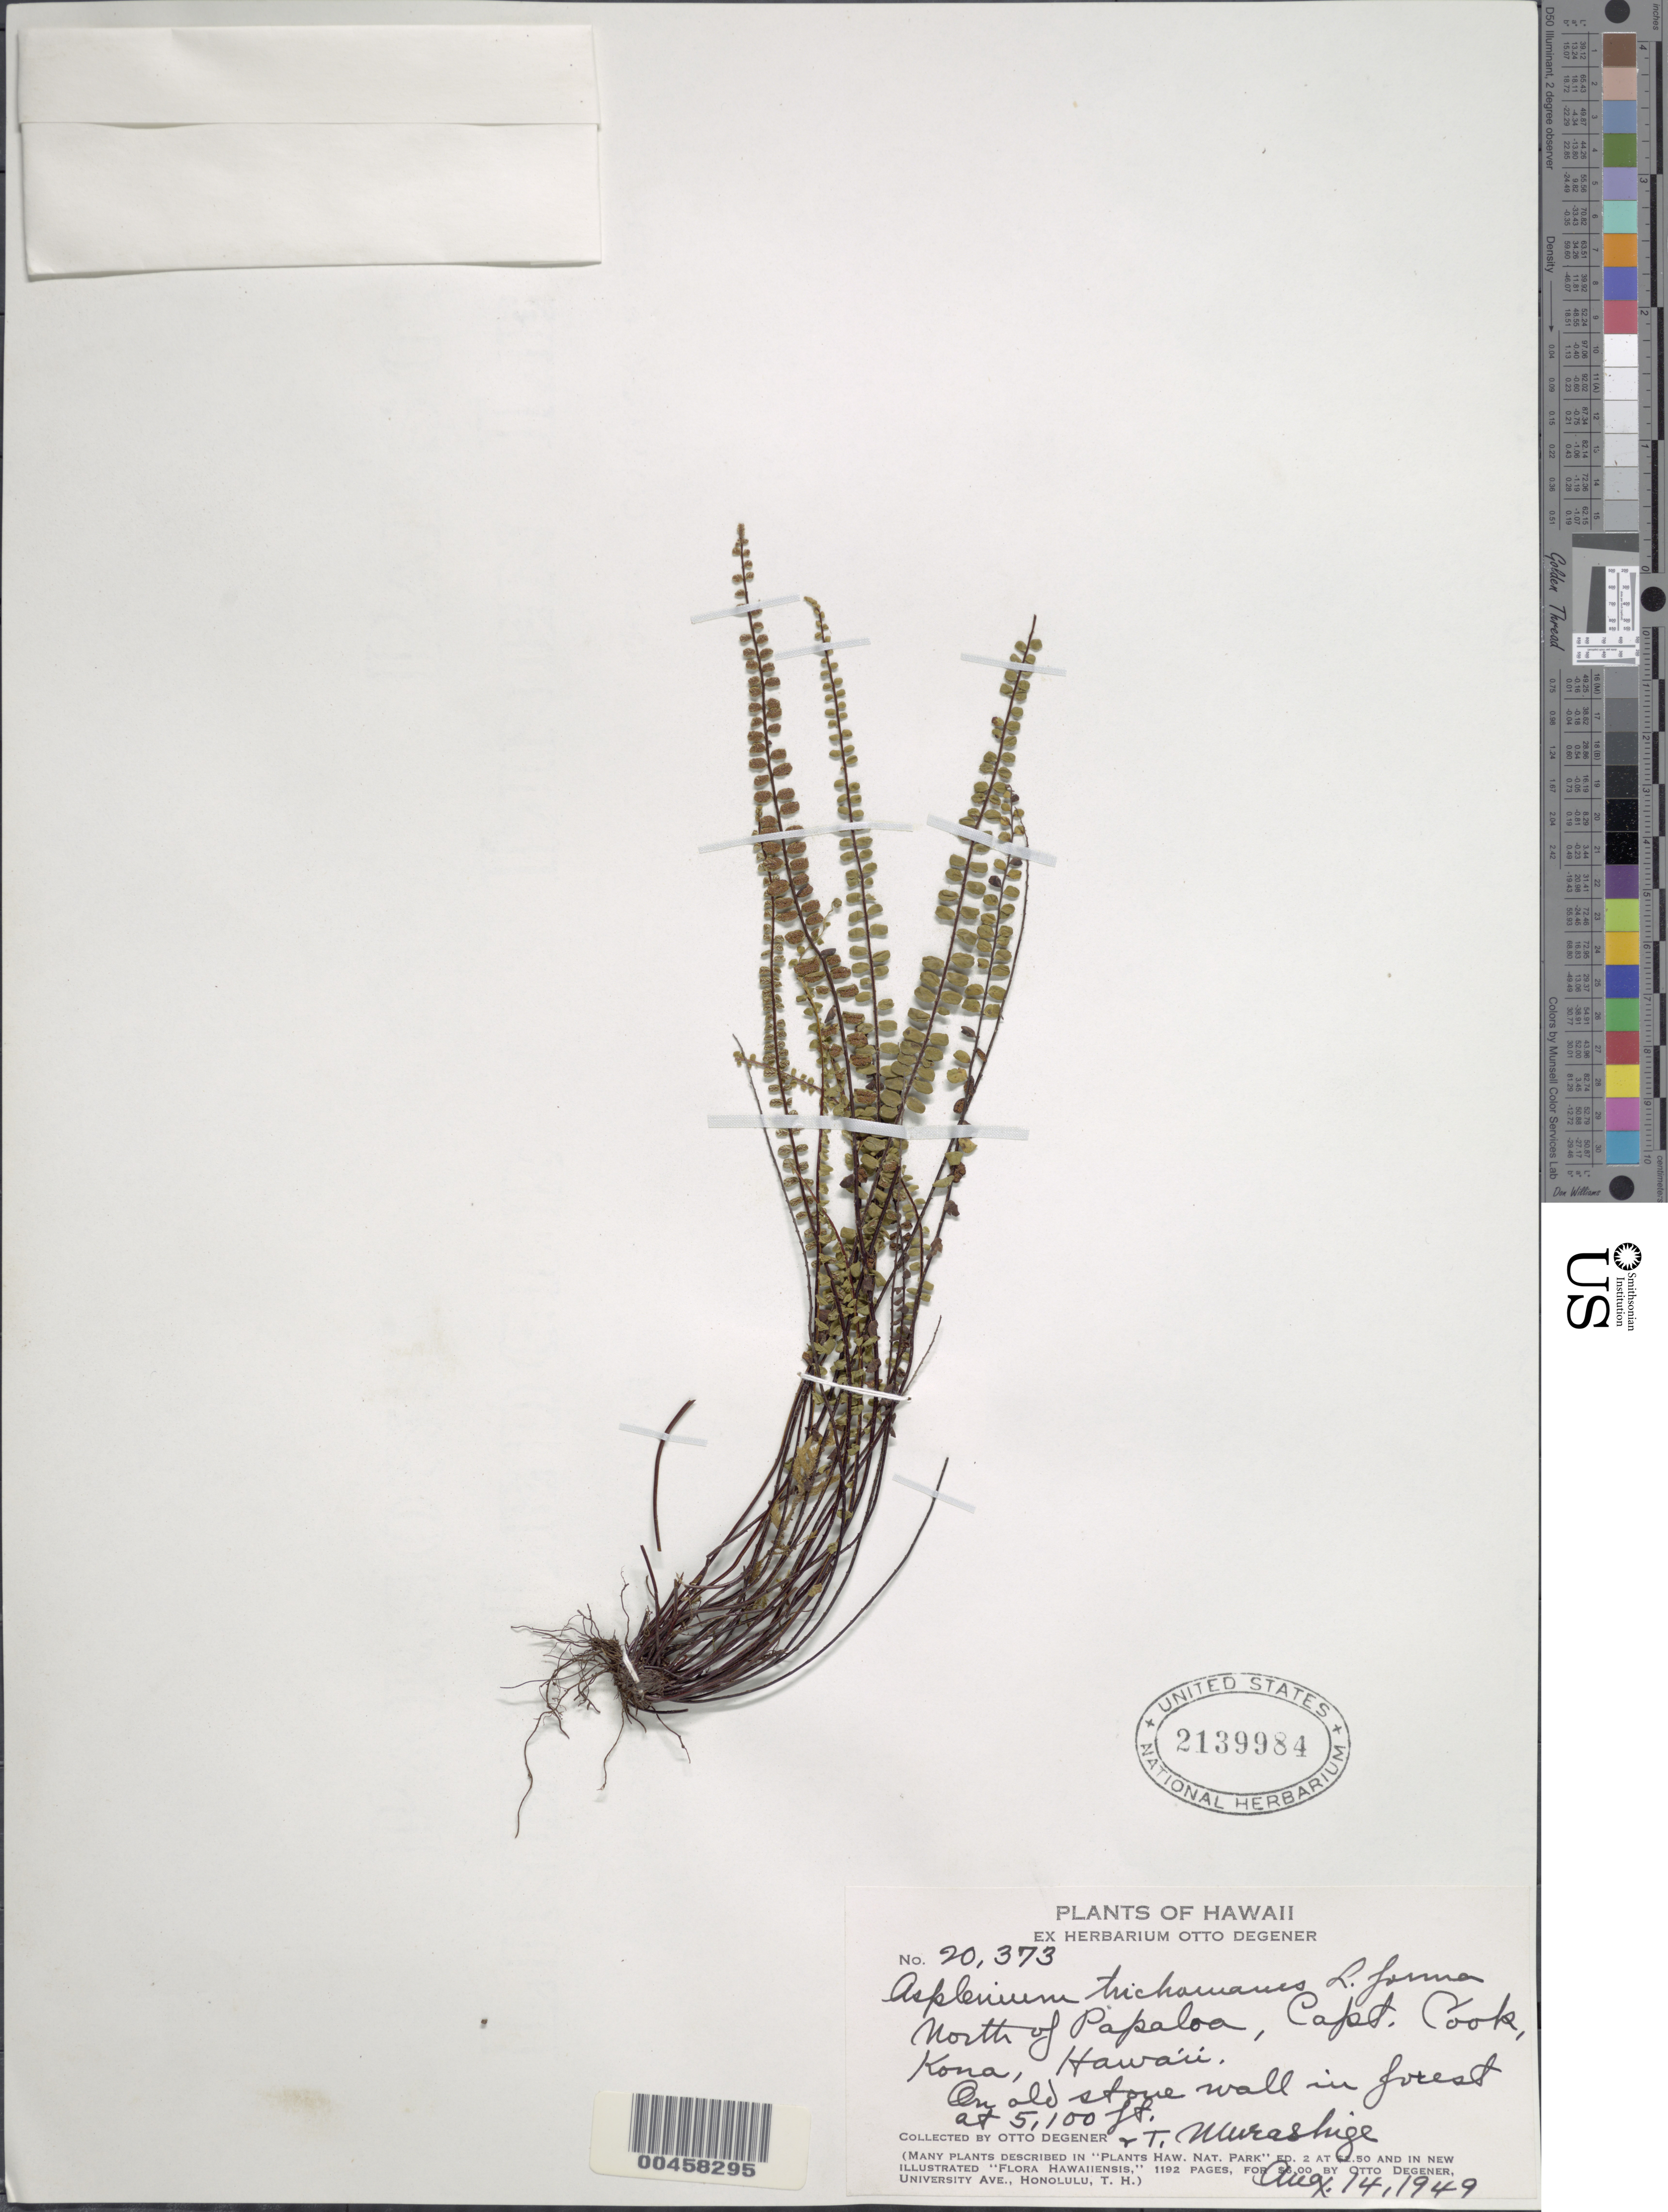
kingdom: Plantae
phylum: Tracheophyta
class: Polypodiopsida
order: Polypodiales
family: Aspleniaceae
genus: Asplenium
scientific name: Asplenium trichomanes subsp. densum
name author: (Brack.) W.H. Wagner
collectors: O. Degener & T. Murashige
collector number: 20373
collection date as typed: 14 Aug 1949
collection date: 1949-08-14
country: United States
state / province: Hawaii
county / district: Hawaii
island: Hawaii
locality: North of Papaloa, Capt. Cook, Kona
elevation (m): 1554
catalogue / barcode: US 2139984